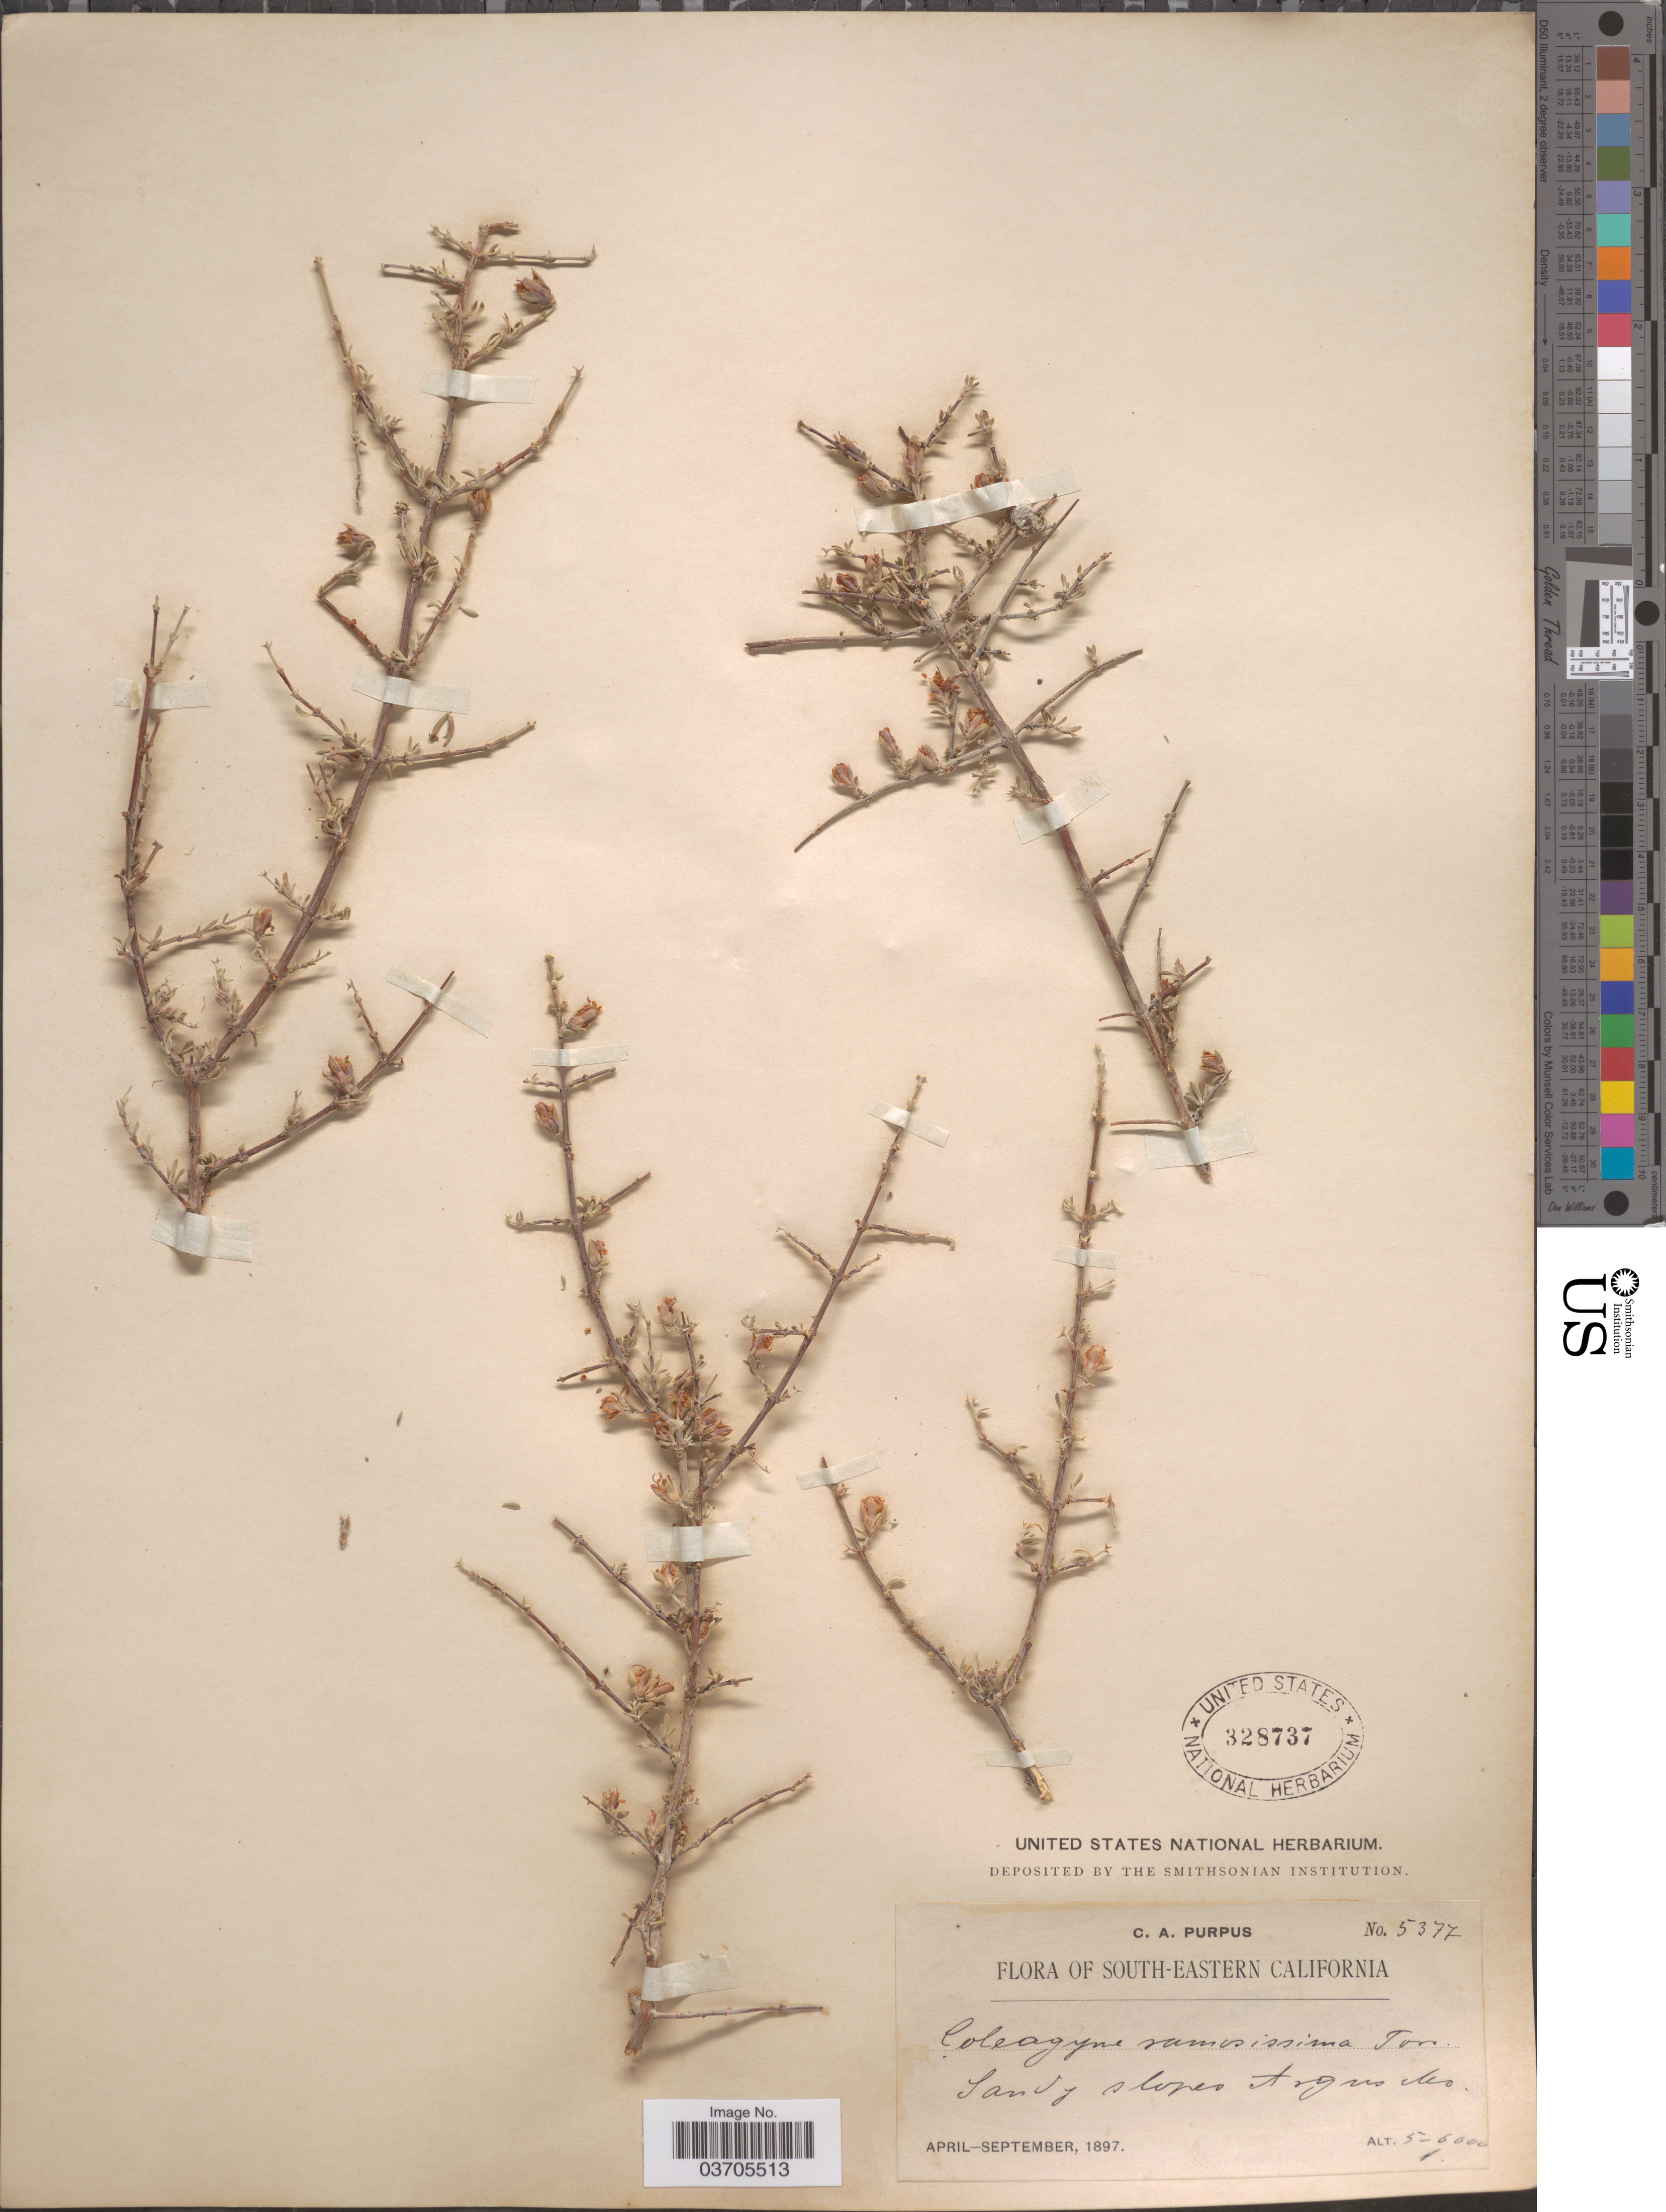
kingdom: Plantae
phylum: Tracheophyta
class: Magnoliopsida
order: Rosales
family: Rosaceae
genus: Coleogyne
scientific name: Coleogyne ramosissima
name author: Torr.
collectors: C. A. Purpus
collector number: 5377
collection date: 1897-04/1897-09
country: United States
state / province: California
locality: South-Eastern California. Sandy slopes Argus Mo.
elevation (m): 1524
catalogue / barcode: US 328737